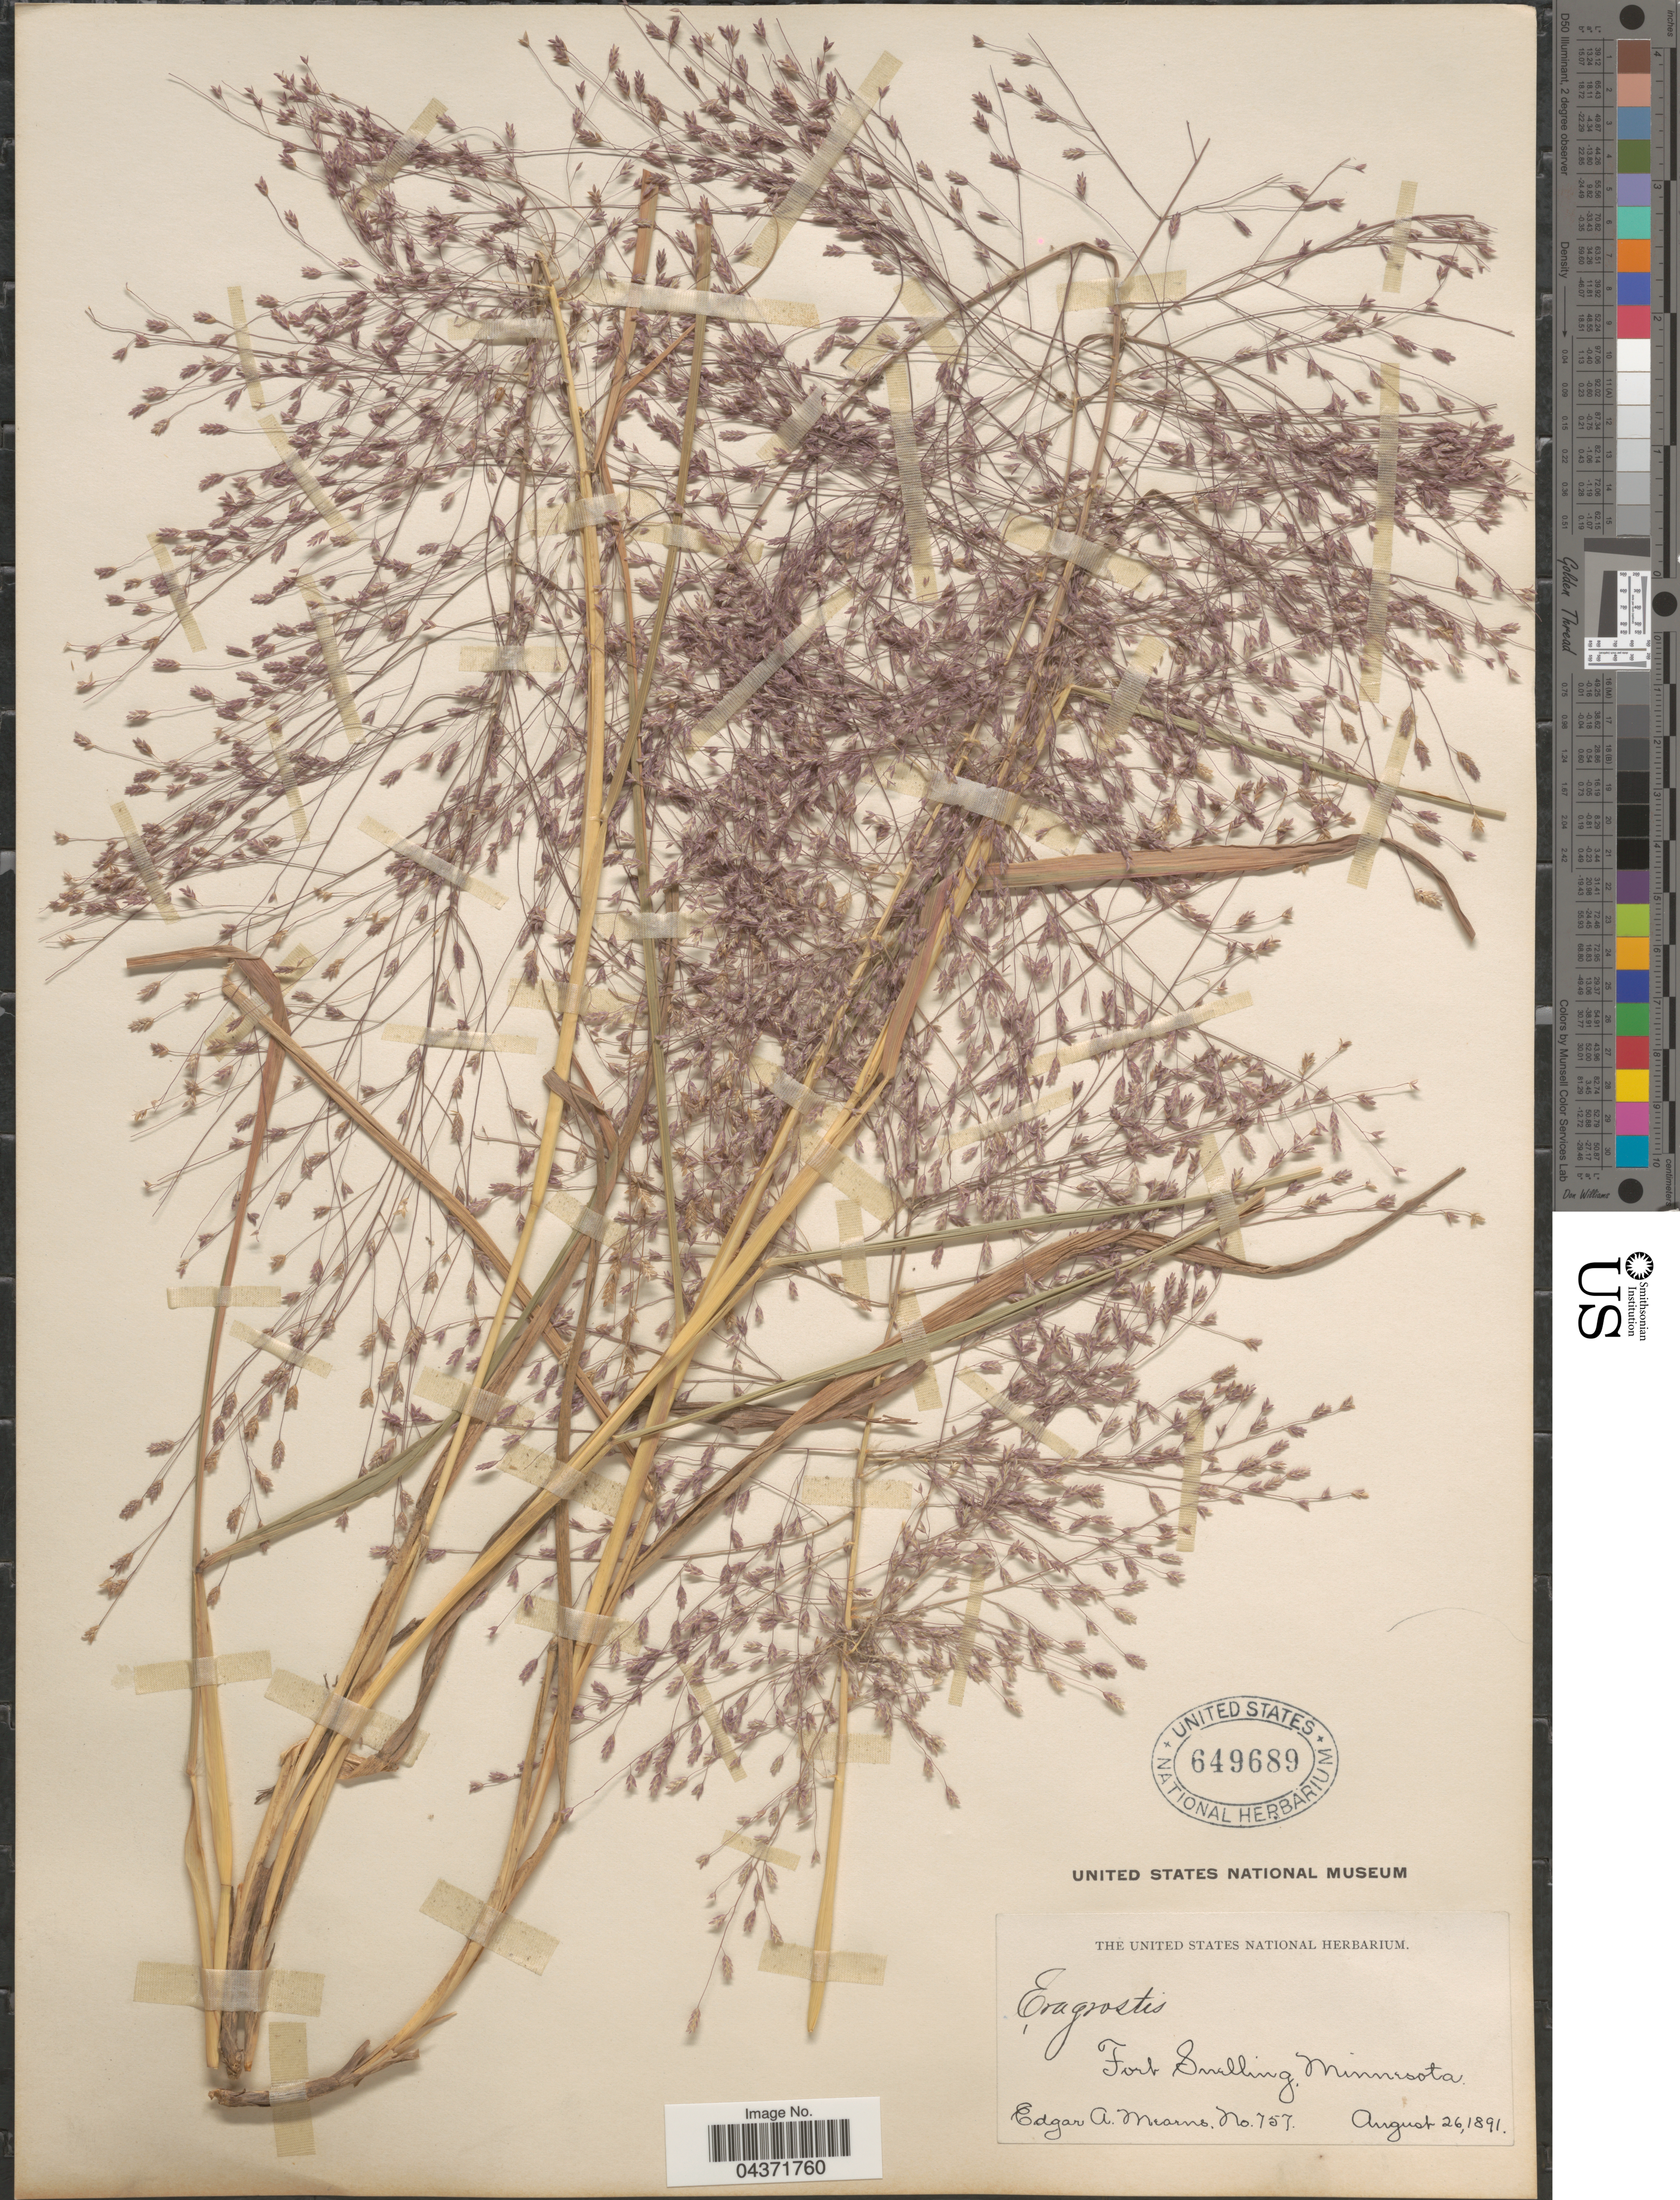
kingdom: Plantae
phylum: Tracheophyta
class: Liliopsida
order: Poales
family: Poaceae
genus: Eragrostis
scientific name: Eragrostis spectabilis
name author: (Pursh) Steud.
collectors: E. A. Mearns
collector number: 757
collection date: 1891-08-26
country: United States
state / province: Minnesota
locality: Fort Snelling.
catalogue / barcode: US 649689